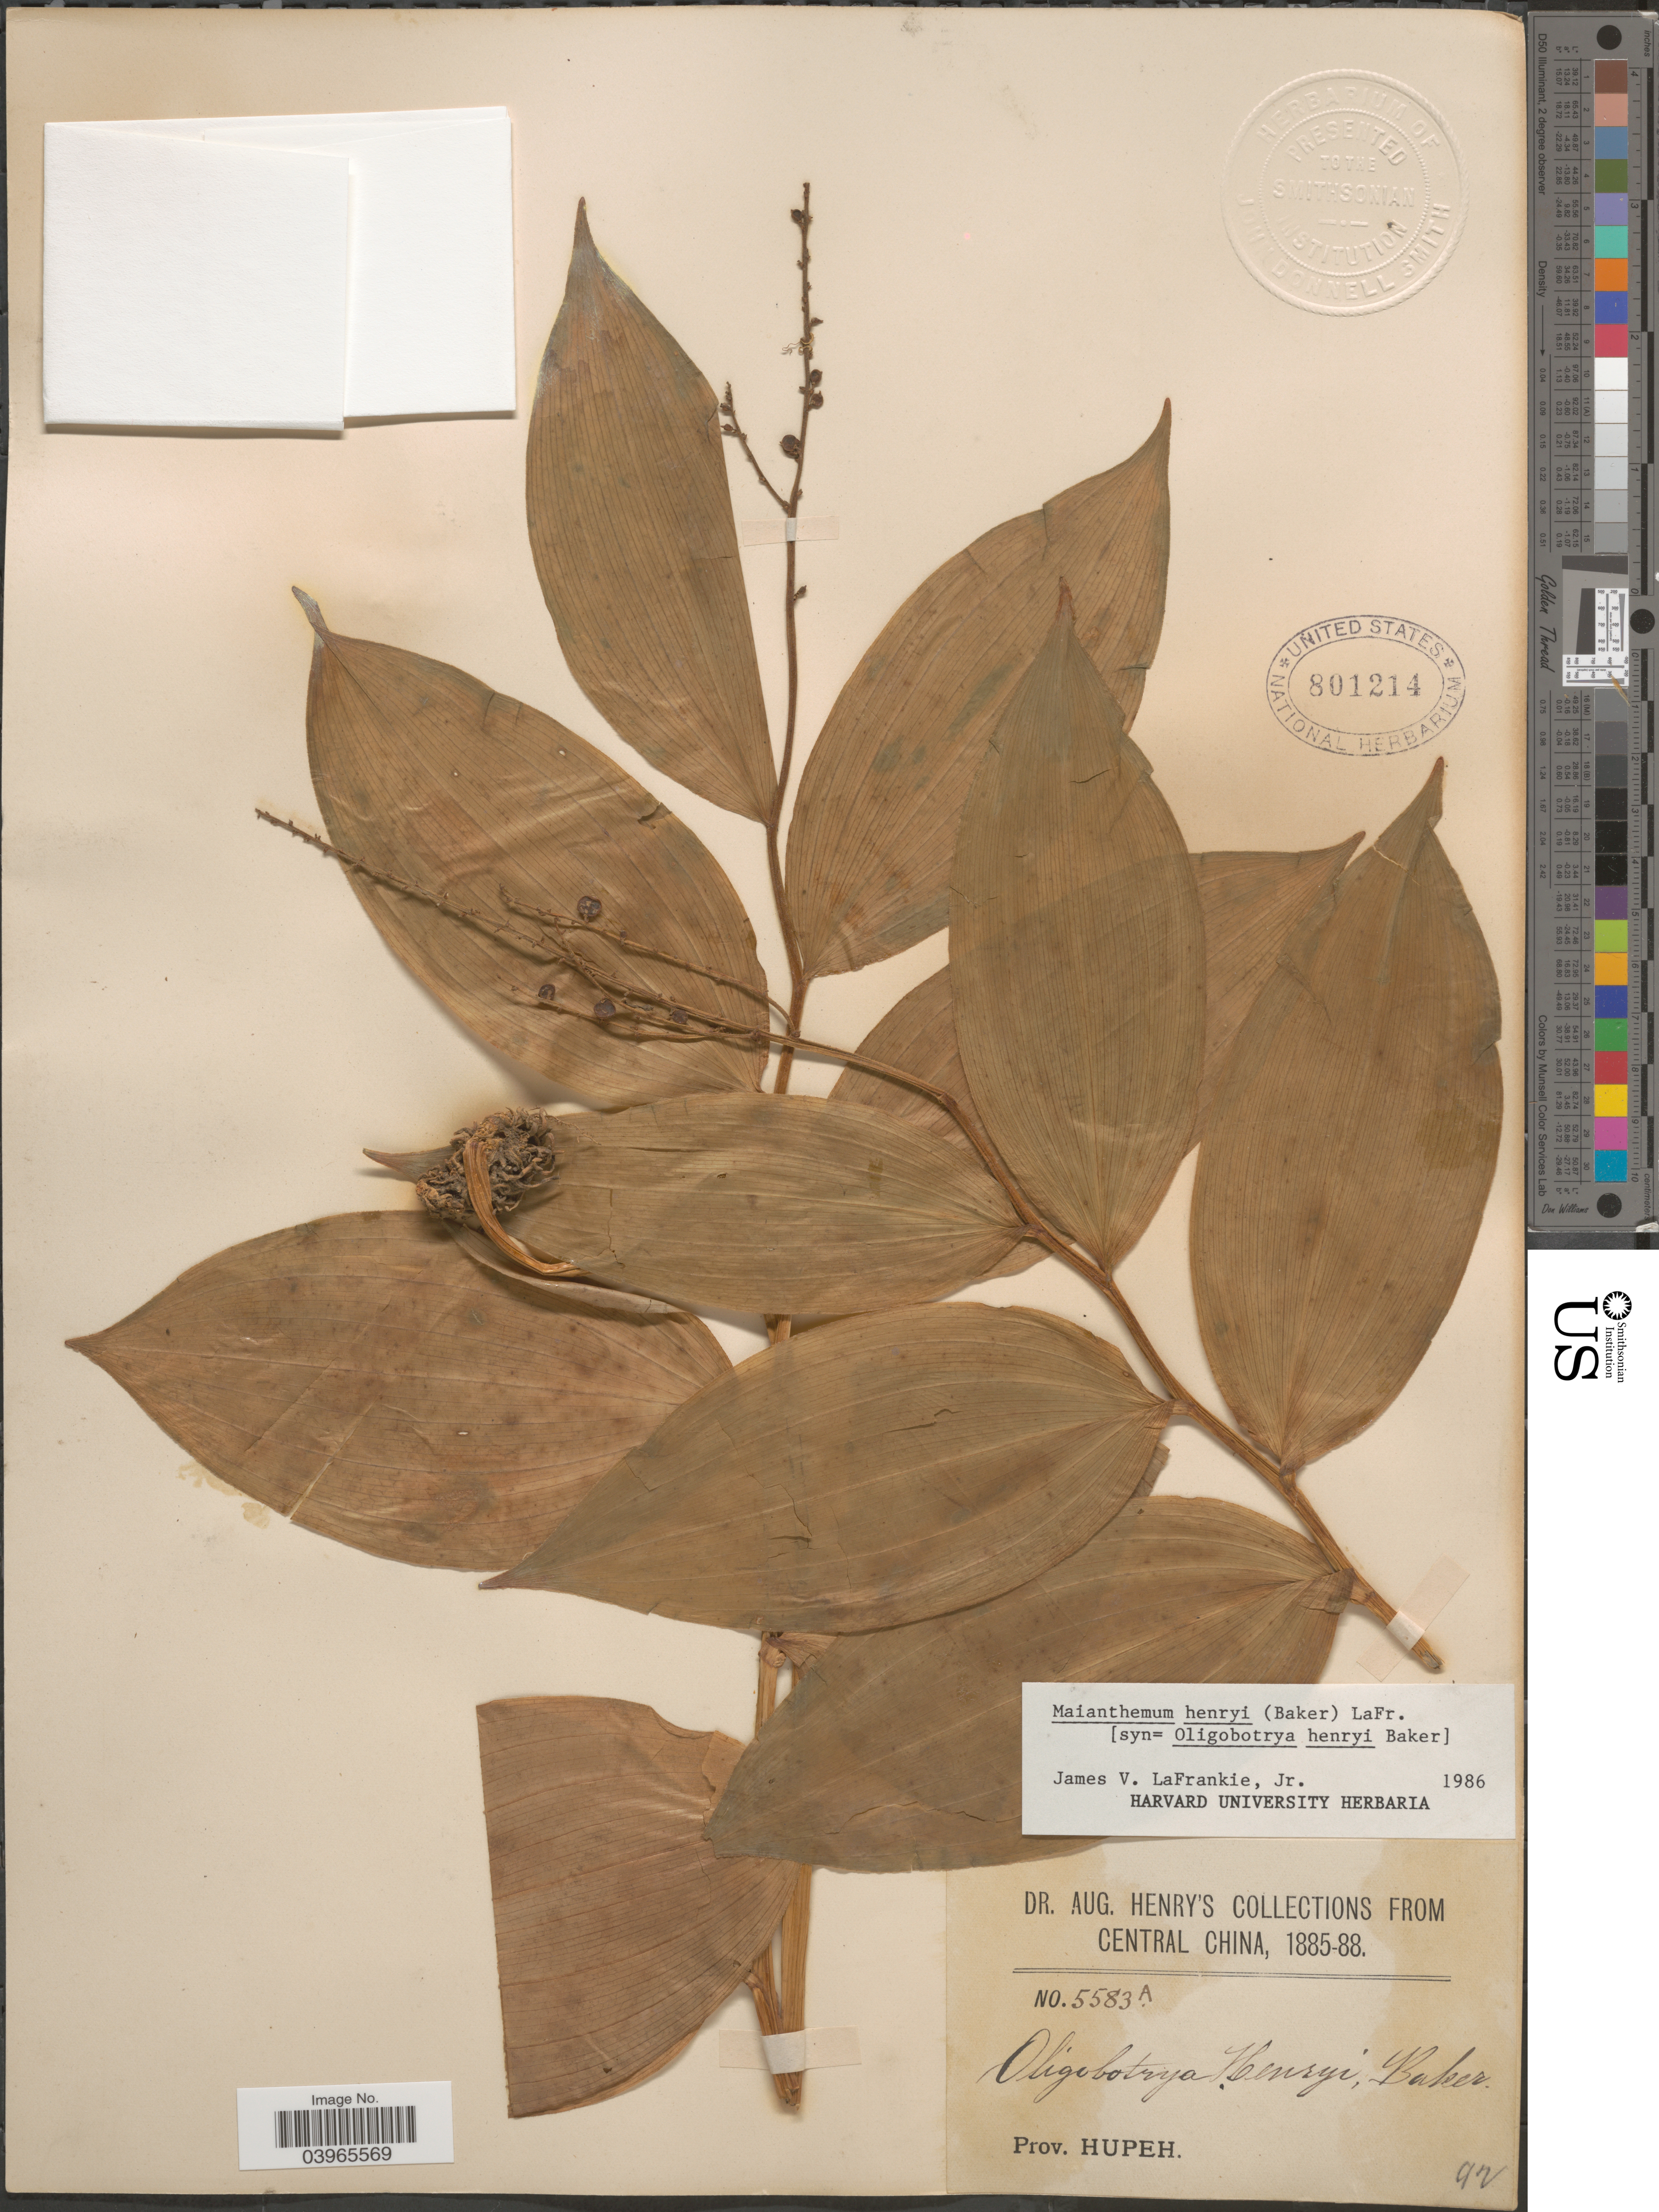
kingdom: Plantae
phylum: Tracheophyta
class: Liliopsida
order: Asparagales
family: Asparagaceae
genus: Maianthemum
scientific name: Maianthemum henryi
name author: (Baker) LaFrankie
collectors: A. Henry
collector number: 5583 A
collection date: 1885/1888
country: China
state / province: Hubei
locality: Central China. Prov. Hupeh.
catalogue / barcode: US 801214